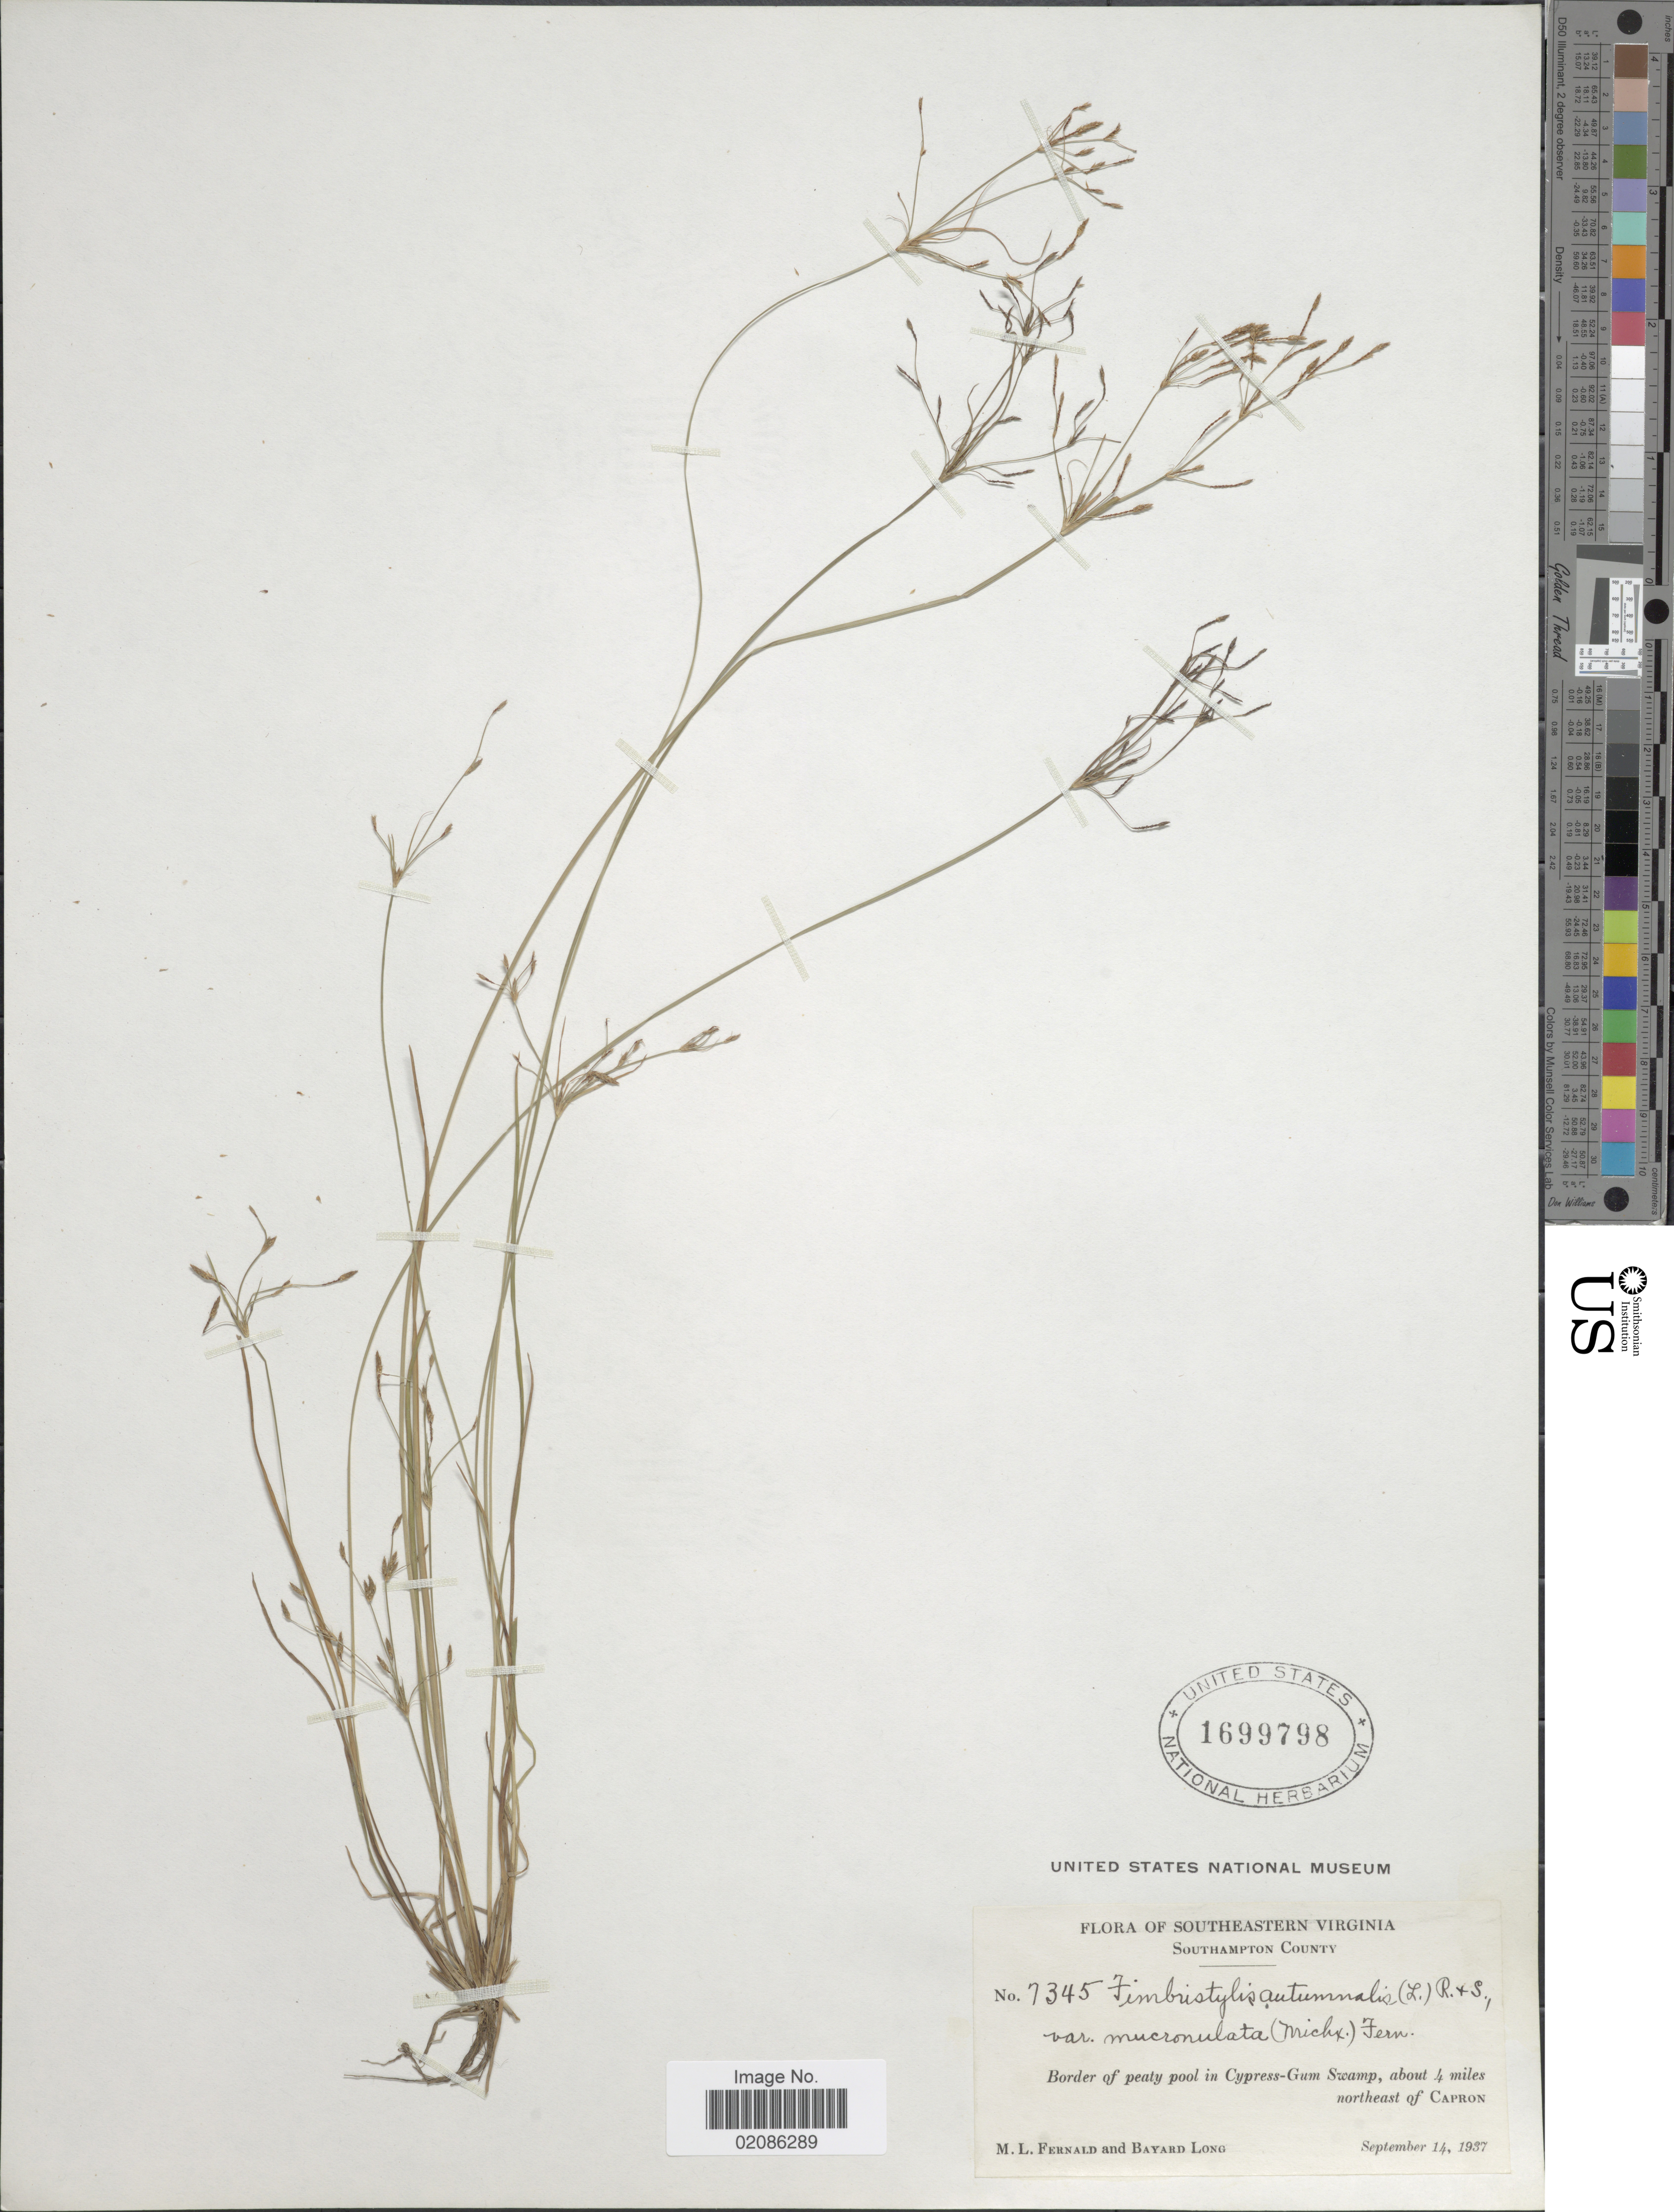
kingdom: Plantae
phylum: Tracheophyta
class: Liliopsida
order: Poales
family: Cyperaceae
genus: Fimbristylis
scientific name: Fimbristylis autumnalis (L.) Roem. & Schult.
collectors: M. L. Fernald & B. Long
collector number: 7345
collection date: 1937-09-14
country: United States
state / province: Virginia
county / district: Southampton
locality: Southeastern Virginia, Southampton County, Border of peaty pool in Cypress-Gum Swamp, about 4 miles northeast of Capron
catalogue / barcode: US 1699798